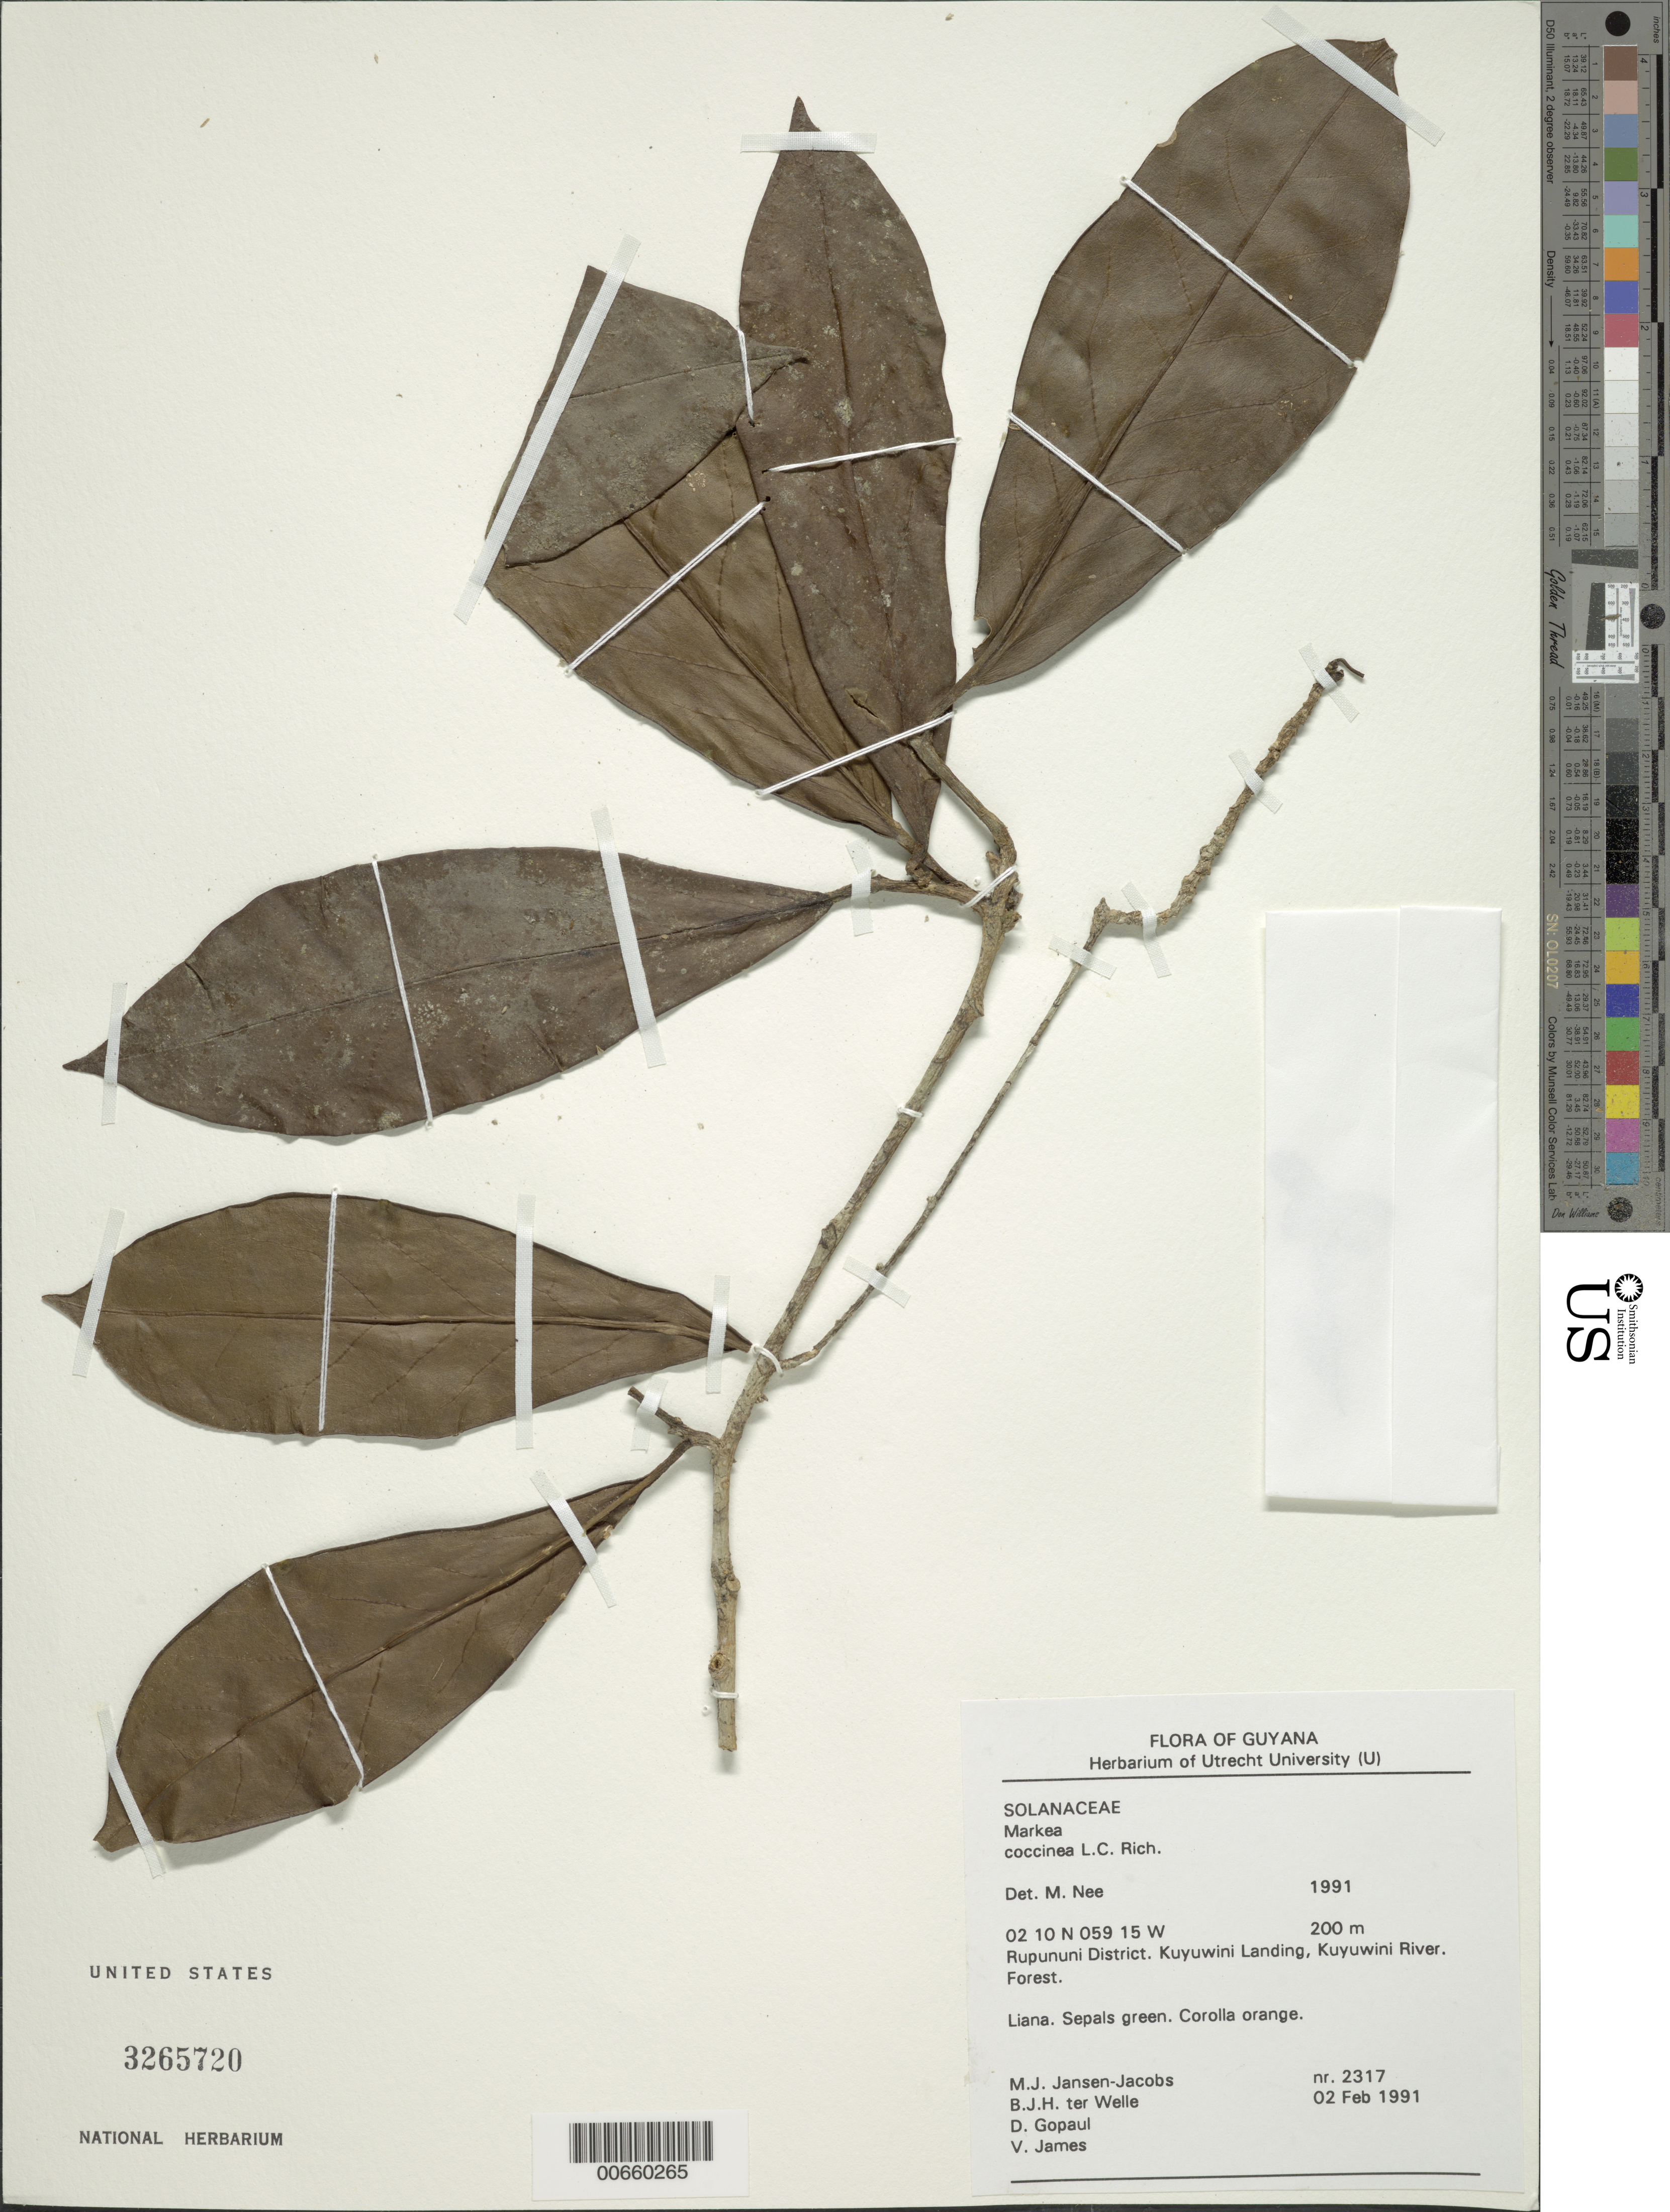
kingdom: Plantae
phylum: Tracheophyta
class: Magnoliopsida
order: Solanales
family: Solanaceae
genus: Markea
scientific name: Markea coccinea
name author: Rich.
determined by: Nee, Michael H.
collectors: M. J. Jansen-Jacobs, B. Welle, D. Gopaul & V. James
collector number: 2317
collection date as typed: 2-Feb-91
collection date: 1991-02-02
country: Guyana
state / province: U. Takutu-U. Essequibo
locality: Kuyuwini Landing, Kuyuwini River, Rupununi District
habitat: Forest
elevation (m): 200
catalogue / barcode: US 3265720